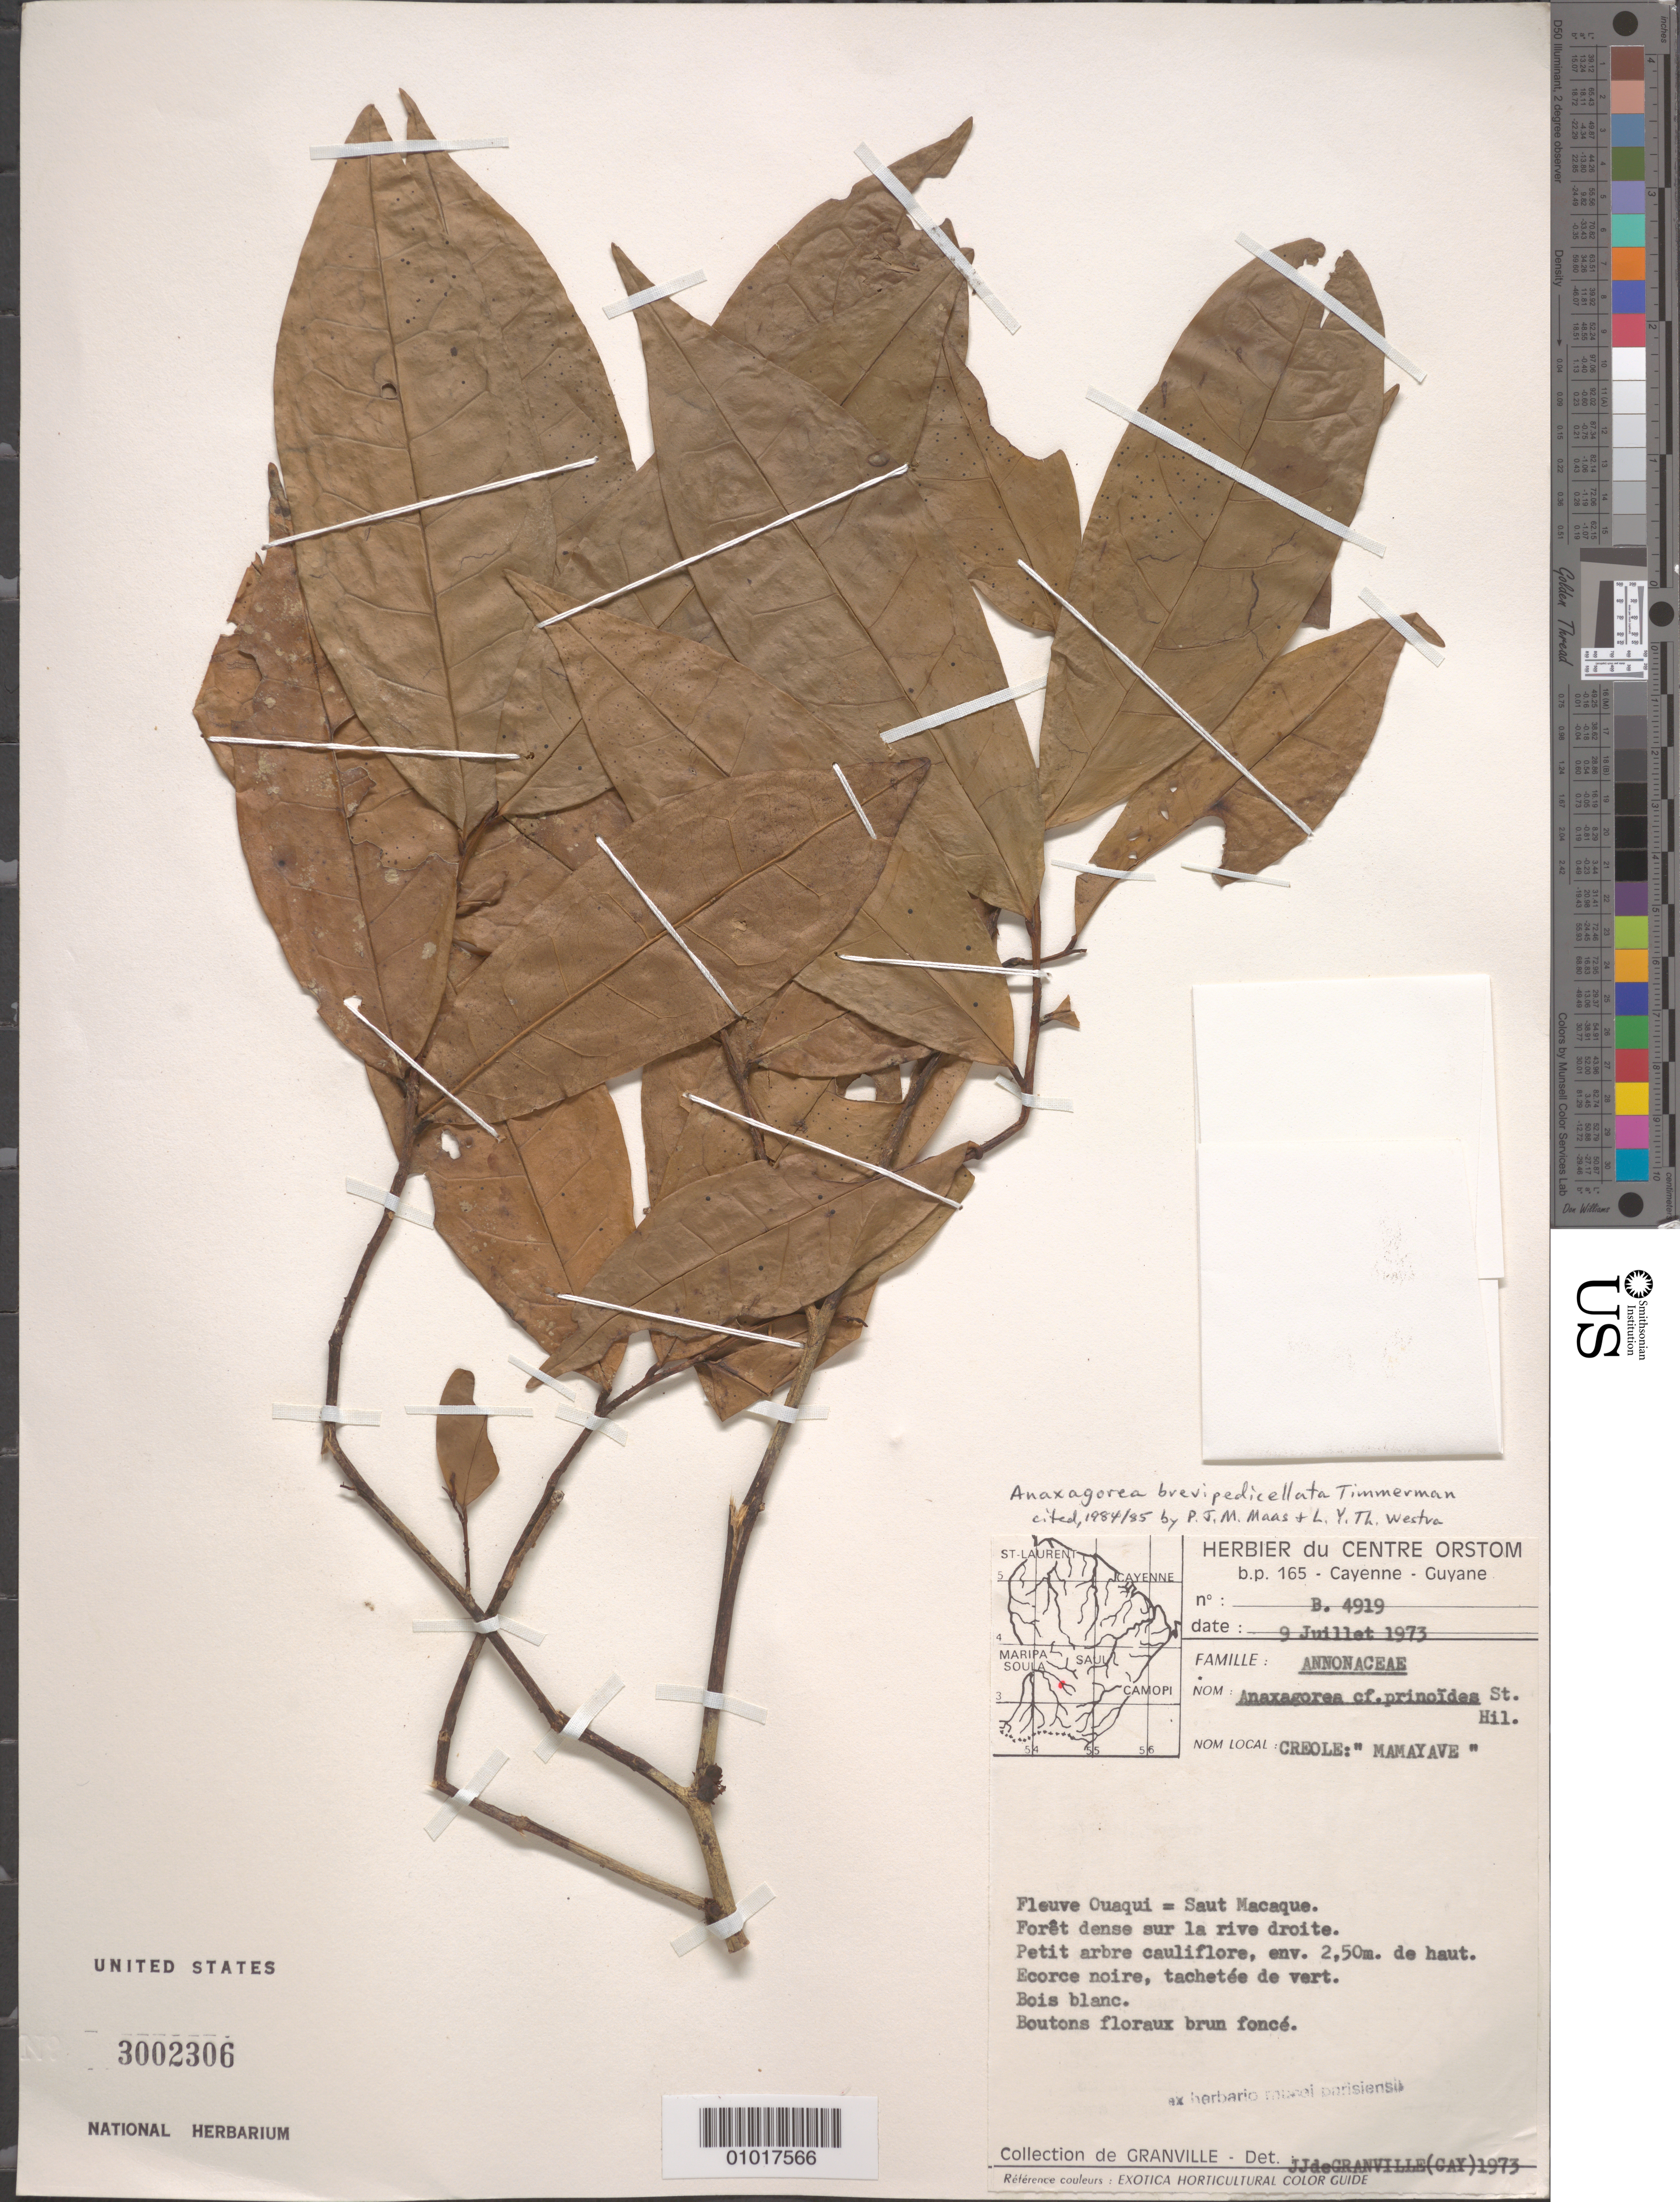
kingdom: Plantae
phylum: Tracheophyta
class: Magnoliopsida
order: Magnoliales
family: Annonaceae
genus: Anaxagorea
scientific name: Anaxagorea brevipedicellata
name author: Timmerman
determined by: Maas, P. J.; Westra, L. Y.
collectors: J.-J. de Granville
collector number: B 4919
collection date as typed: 9-Jul-73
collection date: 1973-07-09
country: French Guiana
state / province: Cayenne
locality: Fleuve Ouaqui= Saut Macaque, foret sur la rive droite.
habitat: Fleuve Ouaqui=Saut Macaque. Foret dense sur la rive droite.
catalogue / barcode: US 3002306